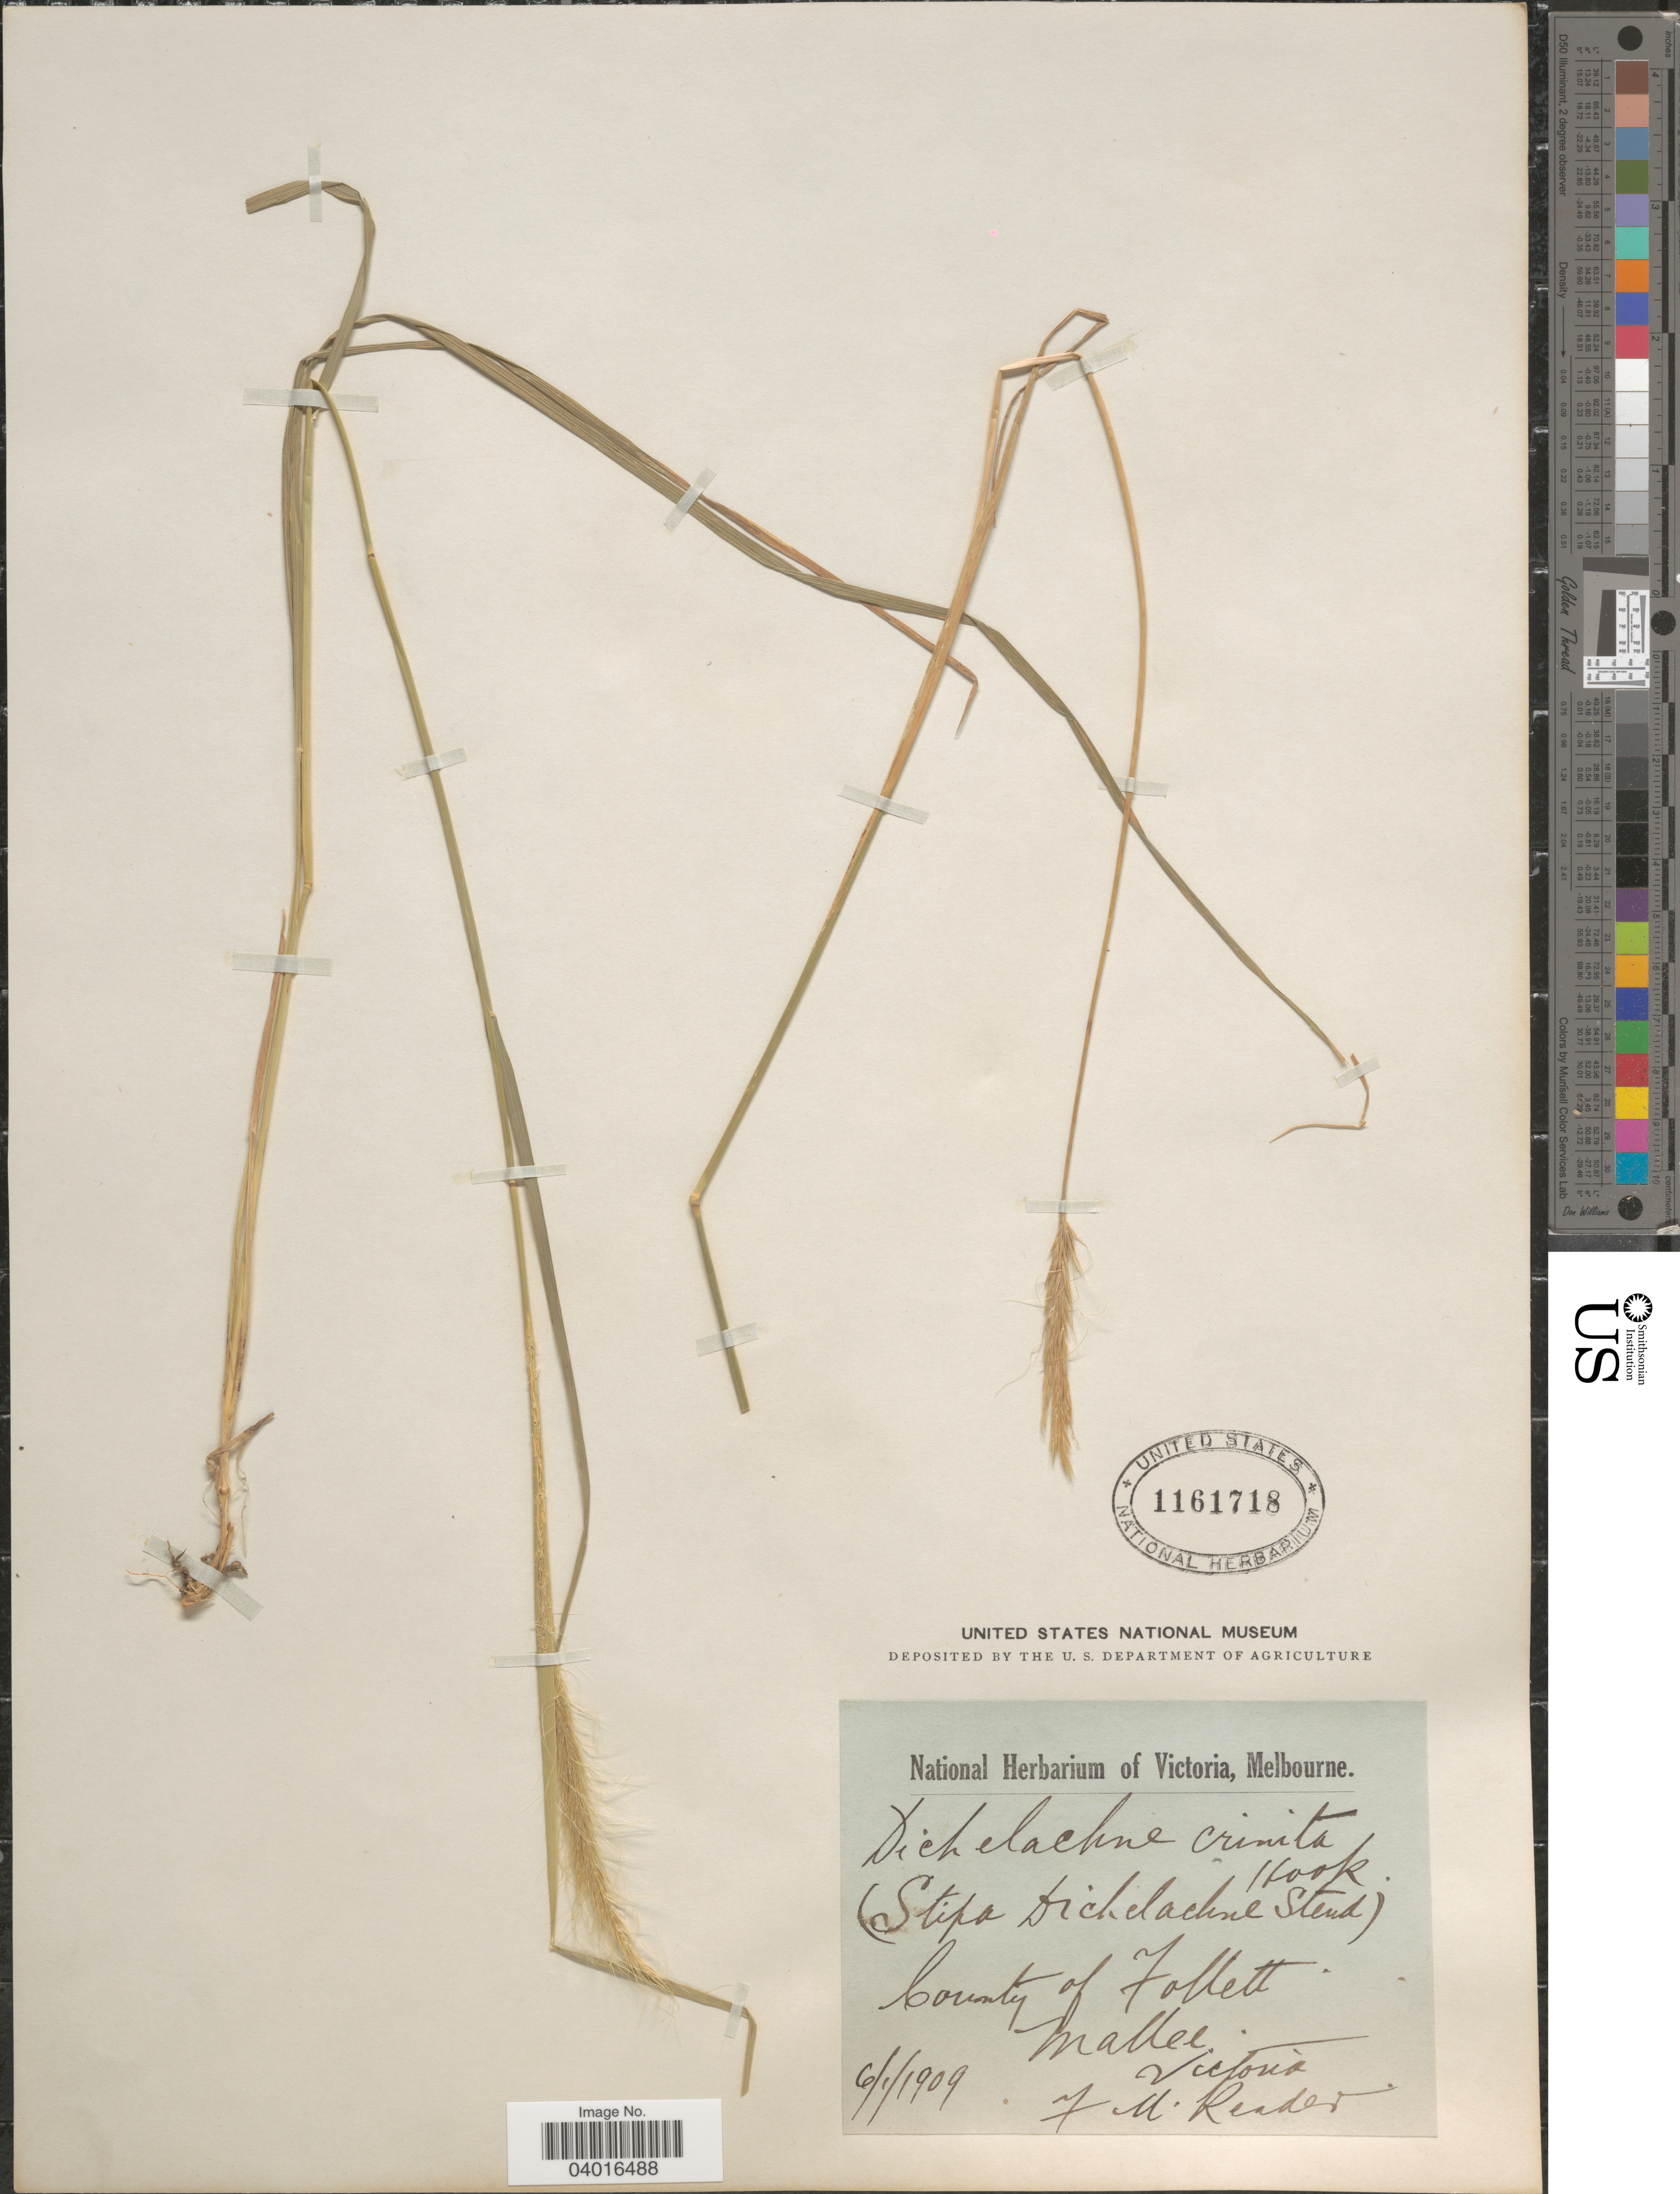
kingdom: Plantae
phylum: Tracheophyta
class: Liliopsida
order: Poales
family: Poaceae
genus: Dichelachne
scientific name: Dichelachne crinita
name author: Hook. f.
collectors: F. Reader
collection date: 1909-01-06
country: Australia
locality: County of Follett. Mallee.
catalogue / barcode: US 1161718